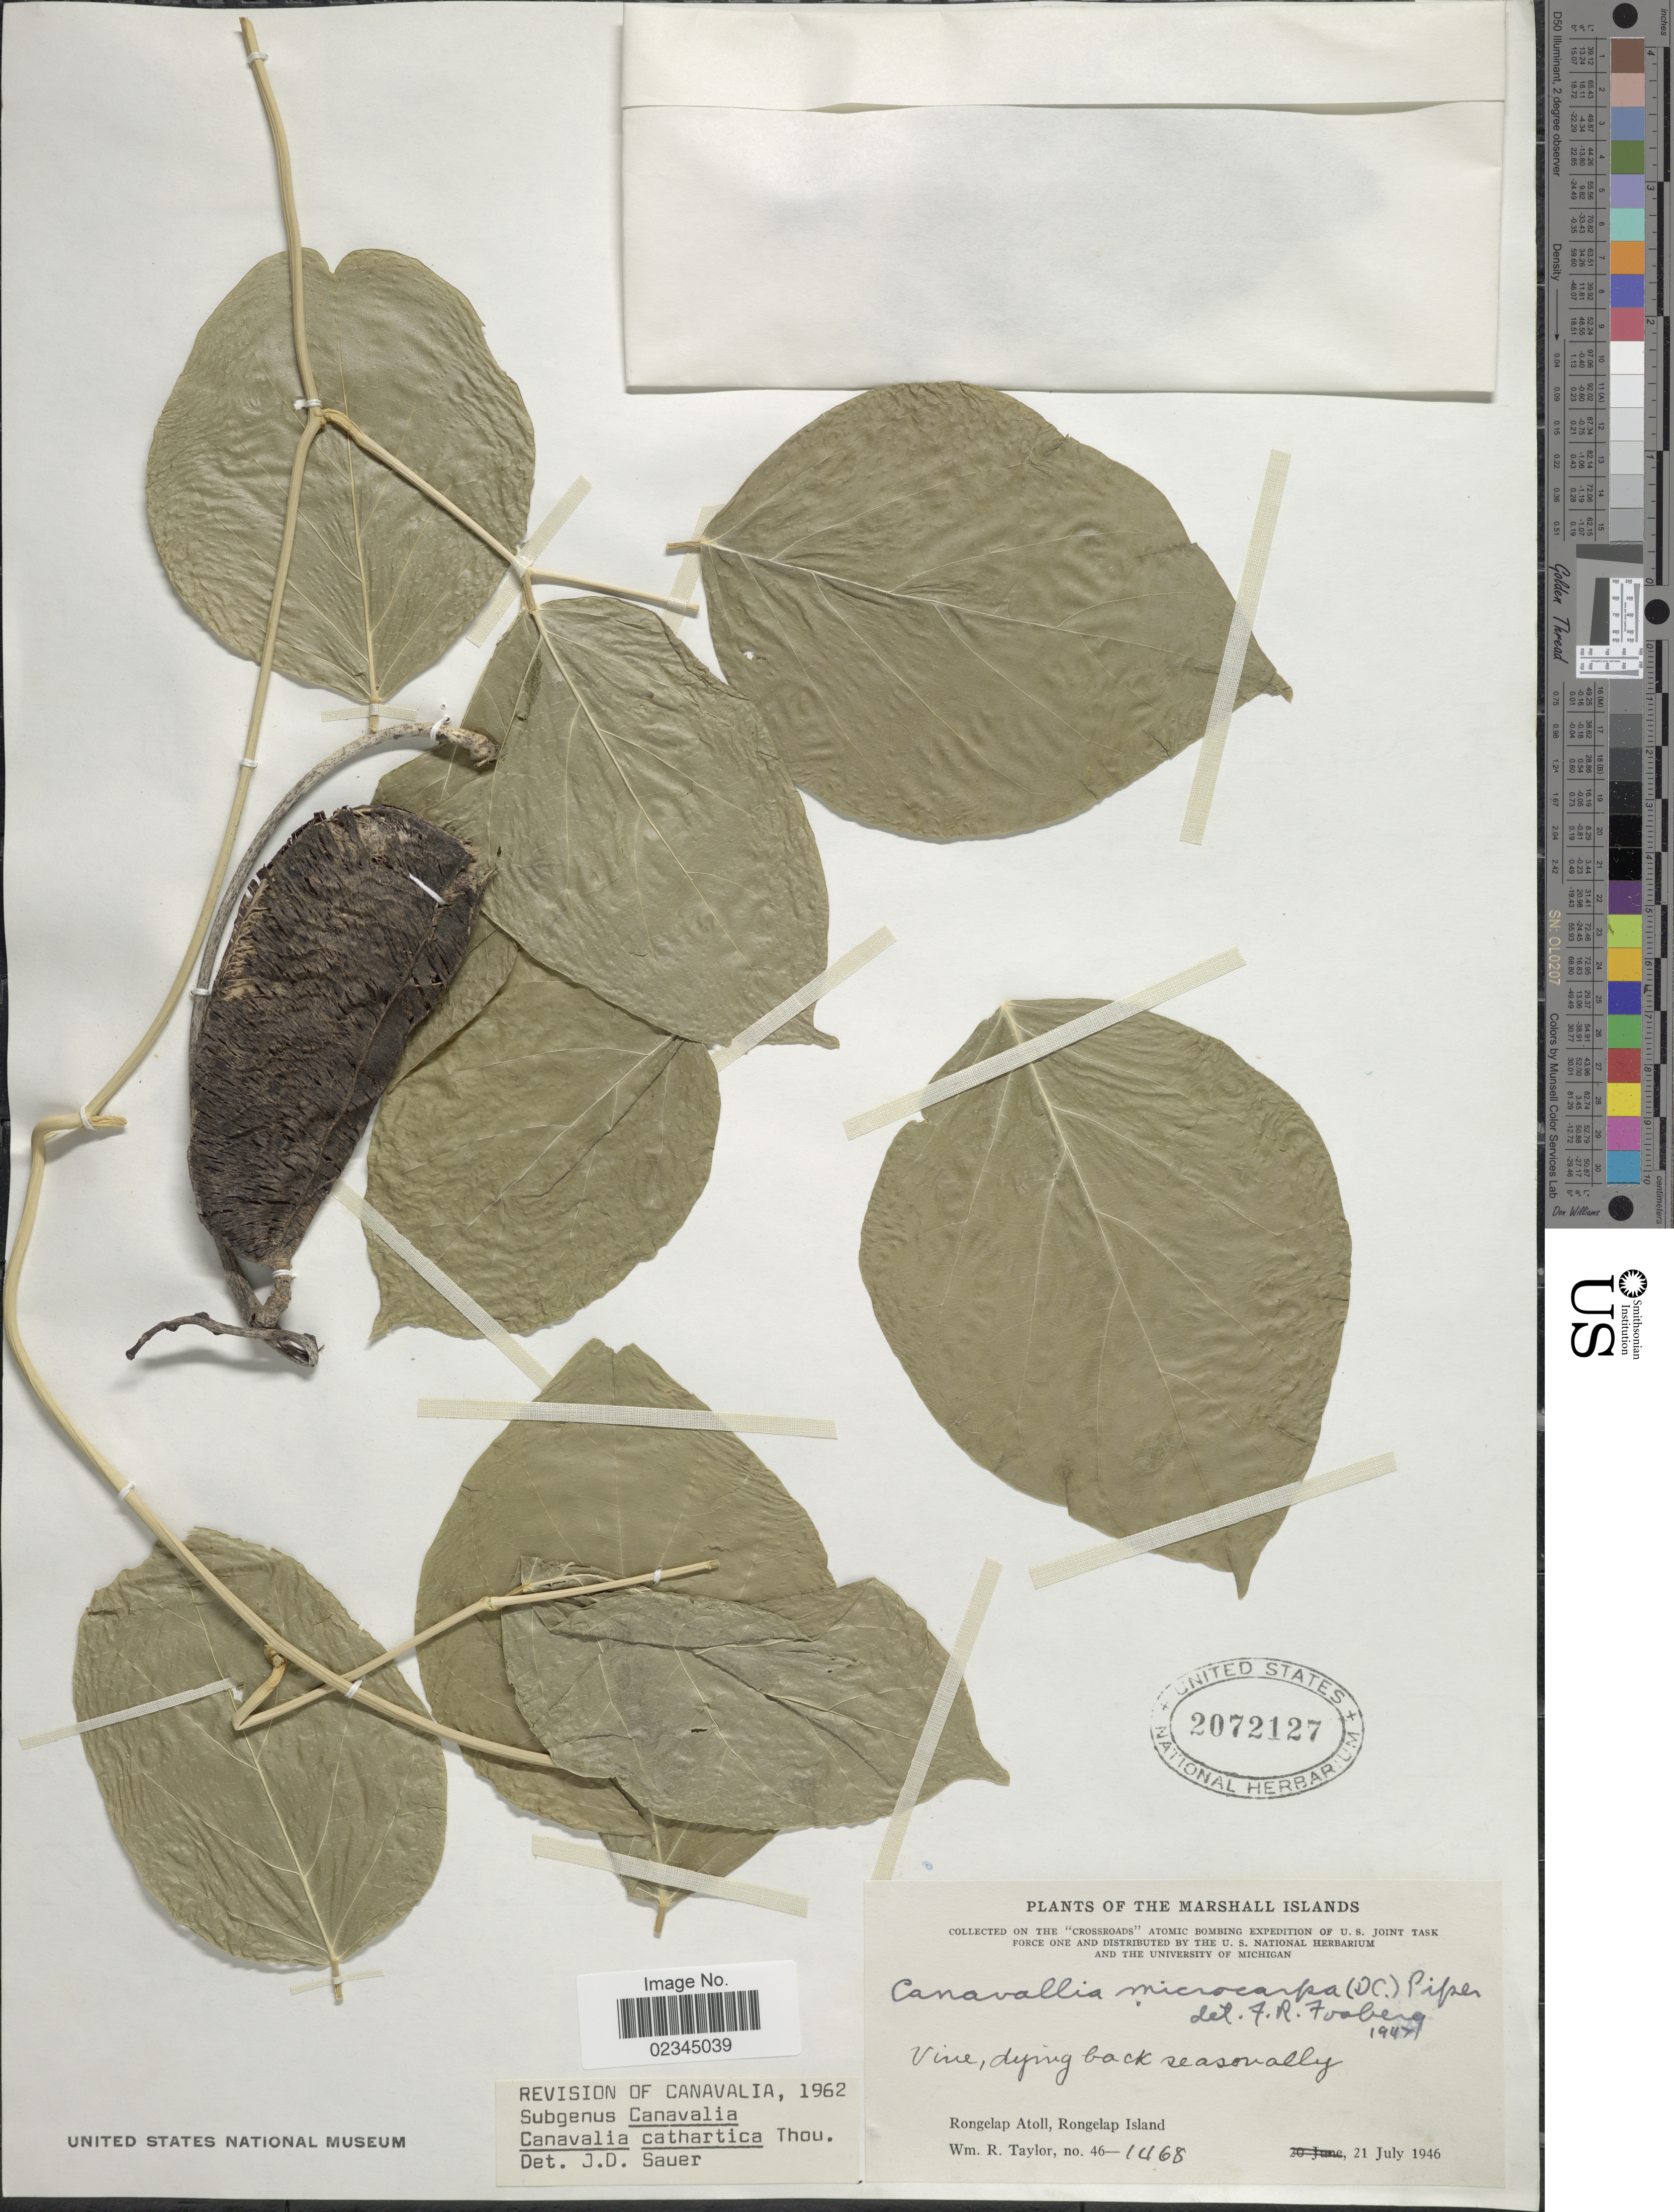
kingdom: Plantae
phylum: Tracheophyta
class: Magnoliopsida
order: Fabales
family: Fabaceae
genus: Canavalia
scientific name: Canavalia cathartica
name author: Thouars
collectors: W. R. Taylor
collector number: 46-1468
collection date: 1946-07-21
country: Marshall Islands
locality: Rongelap Atoll, Rongelap Island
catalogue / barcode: US 2072127